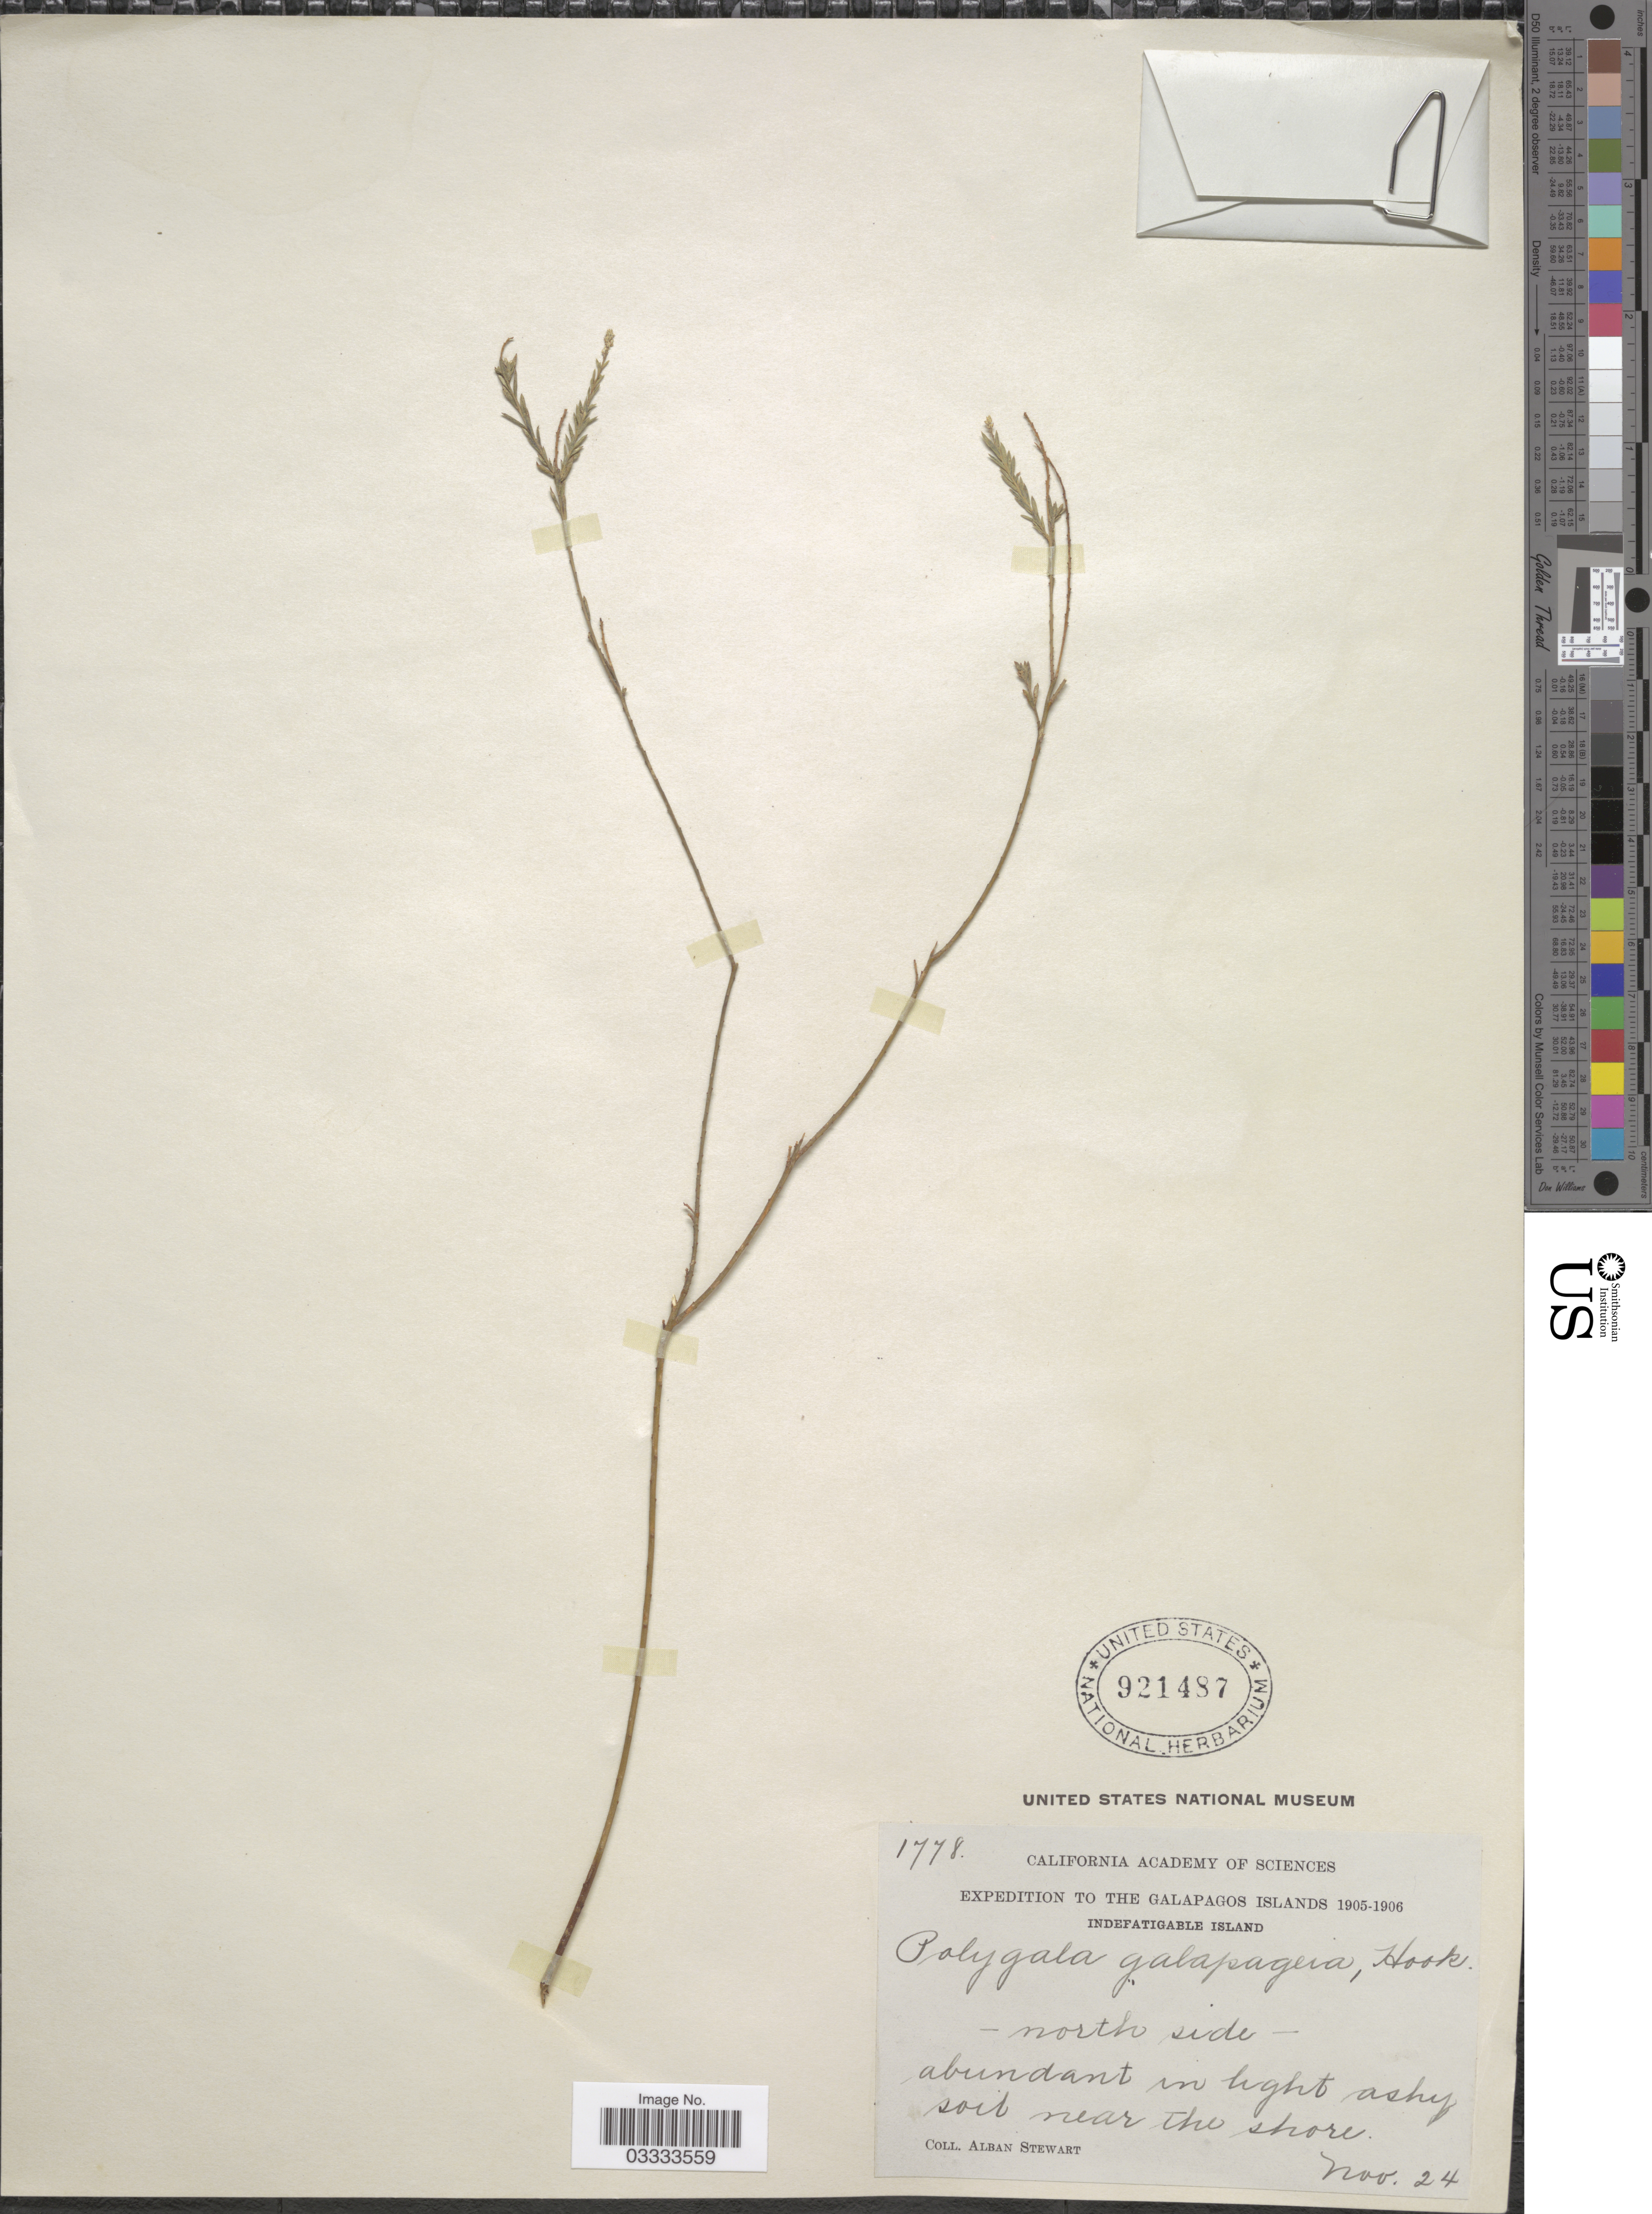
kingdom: Plantae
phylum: Tracheophyta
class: Magnoliopsida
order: Fabales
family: Polygalaceae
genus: Polygala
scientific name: Polygala galapageia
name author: Hook. f.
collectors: A. Stewart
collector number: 1778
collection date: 1905-11-24/1906-11-24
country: Ecuador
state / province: Colón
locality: The Galapagos Islands. Indefatigable Island. North side.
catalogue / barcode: US 921487